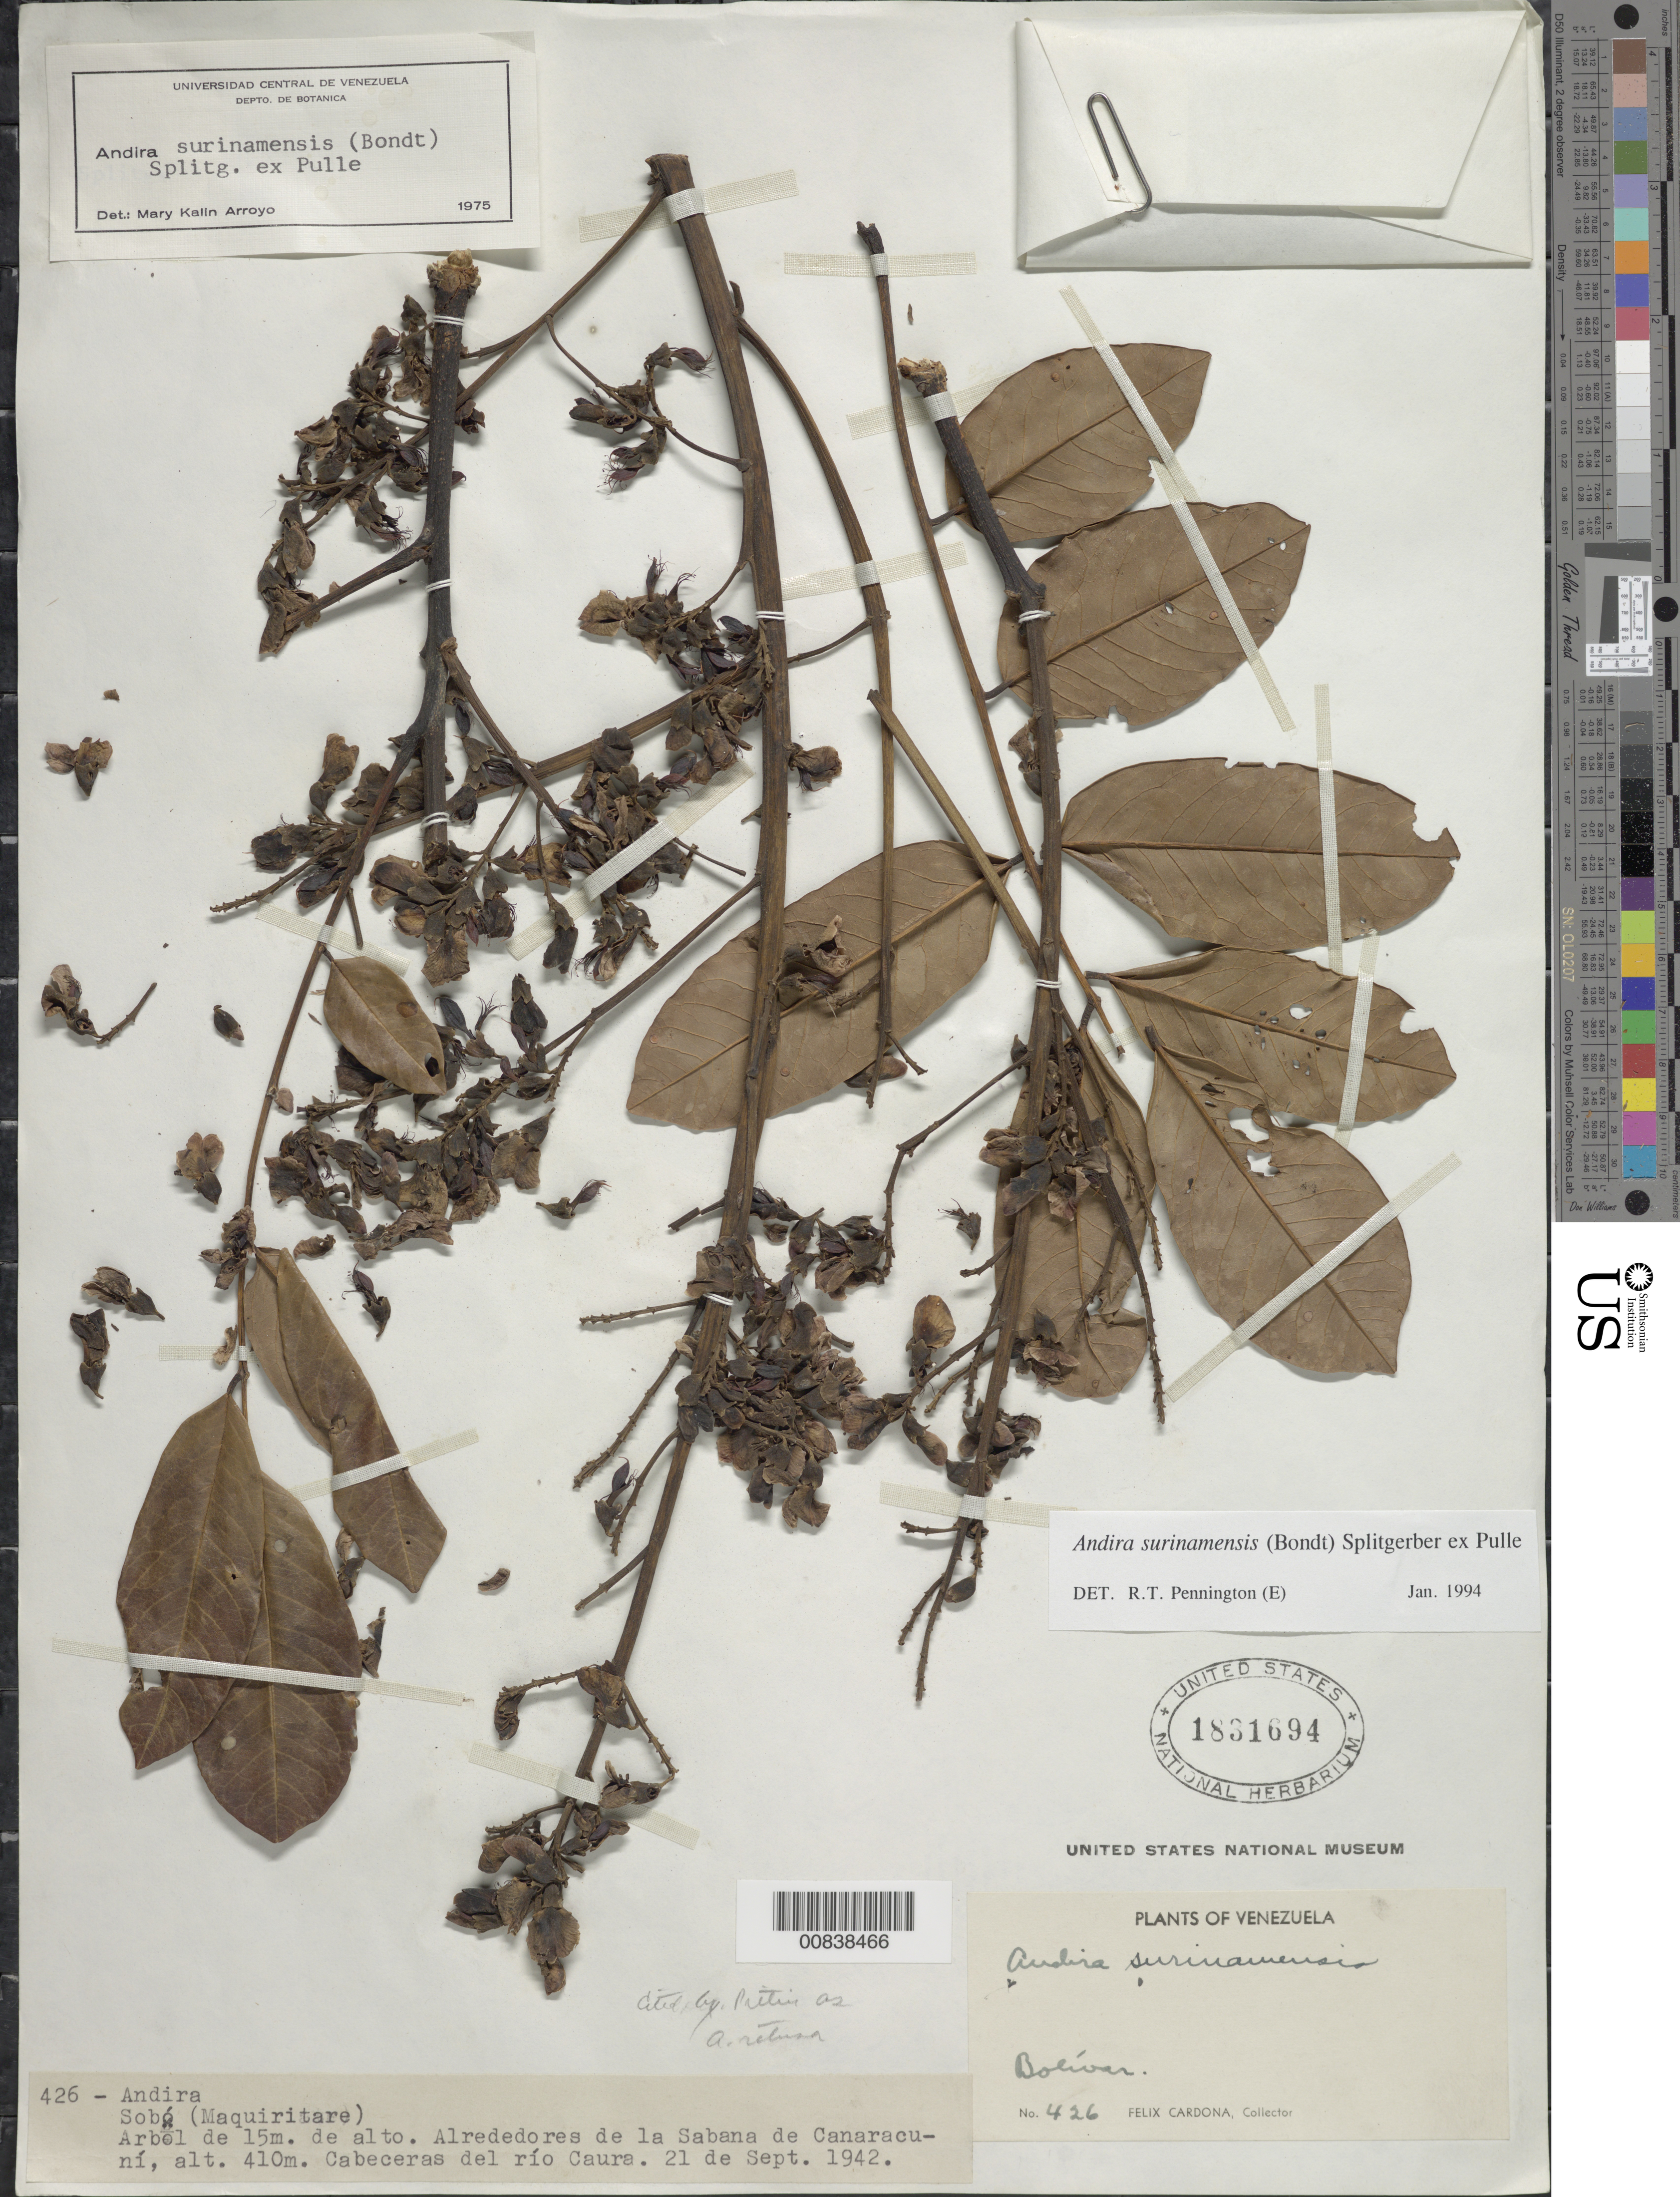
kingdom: Plantae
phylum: Tracheophyta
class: Magnoliopsida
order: Fabales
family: Fabaceae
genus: Andira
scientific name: Andira surinamensis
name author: (Bondt) Splitg. ex Amshoff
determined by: Arroyo, M. K., (CBT), Universidad Central de Venezuela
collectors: F. Cardona Puig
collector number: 426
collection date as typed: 21-Sep-42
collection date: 1942-09-21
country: Venezuela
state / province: Bolívar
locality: Sabana de Carraracuní, Rio Caura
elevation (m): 140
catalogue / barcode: US 1831694